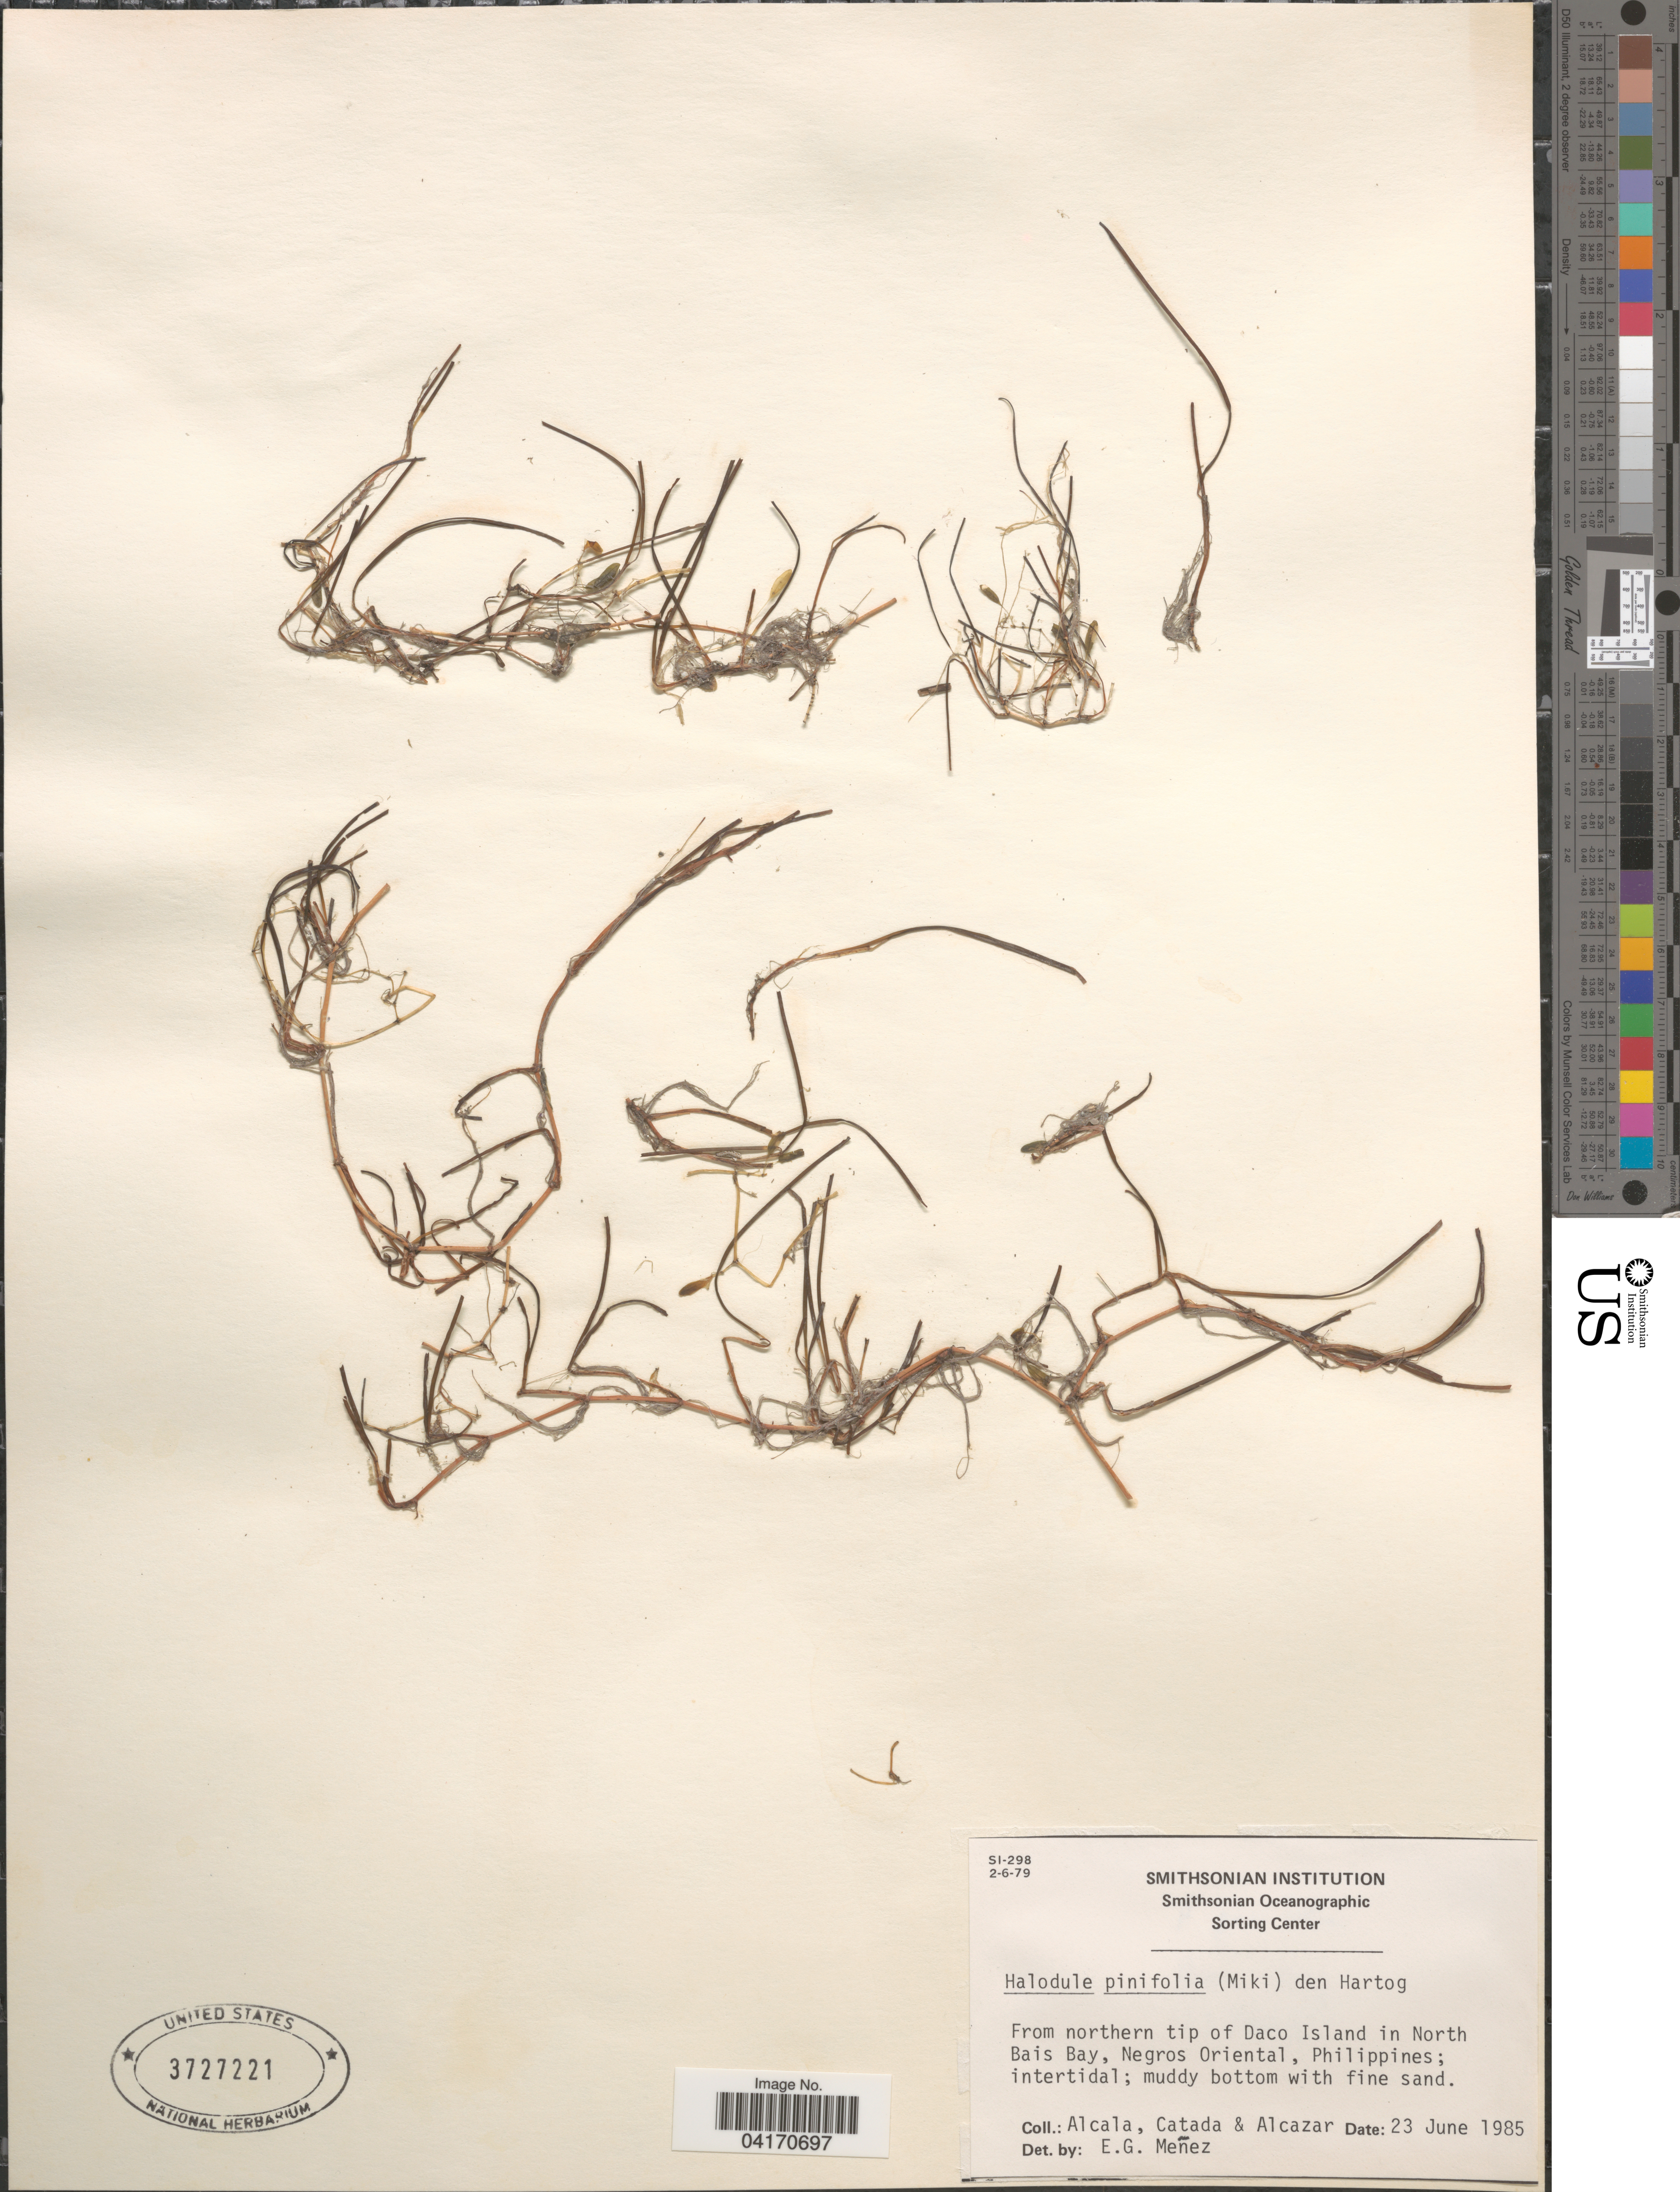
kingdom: Plantae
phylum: Tracheophyta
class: Liliopsida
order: Alismatales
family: Cymodoceaceae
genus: Halodule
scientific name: Halodule pinifolia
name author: (Miki) Hartog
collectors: Alcala, Catada & Alcazar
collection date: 1985-06-23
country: Philippines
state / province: Central Visayas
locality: From northern tip of Daco Island in North Bais Bay, Negros Oriental.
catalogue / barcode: US 3727221